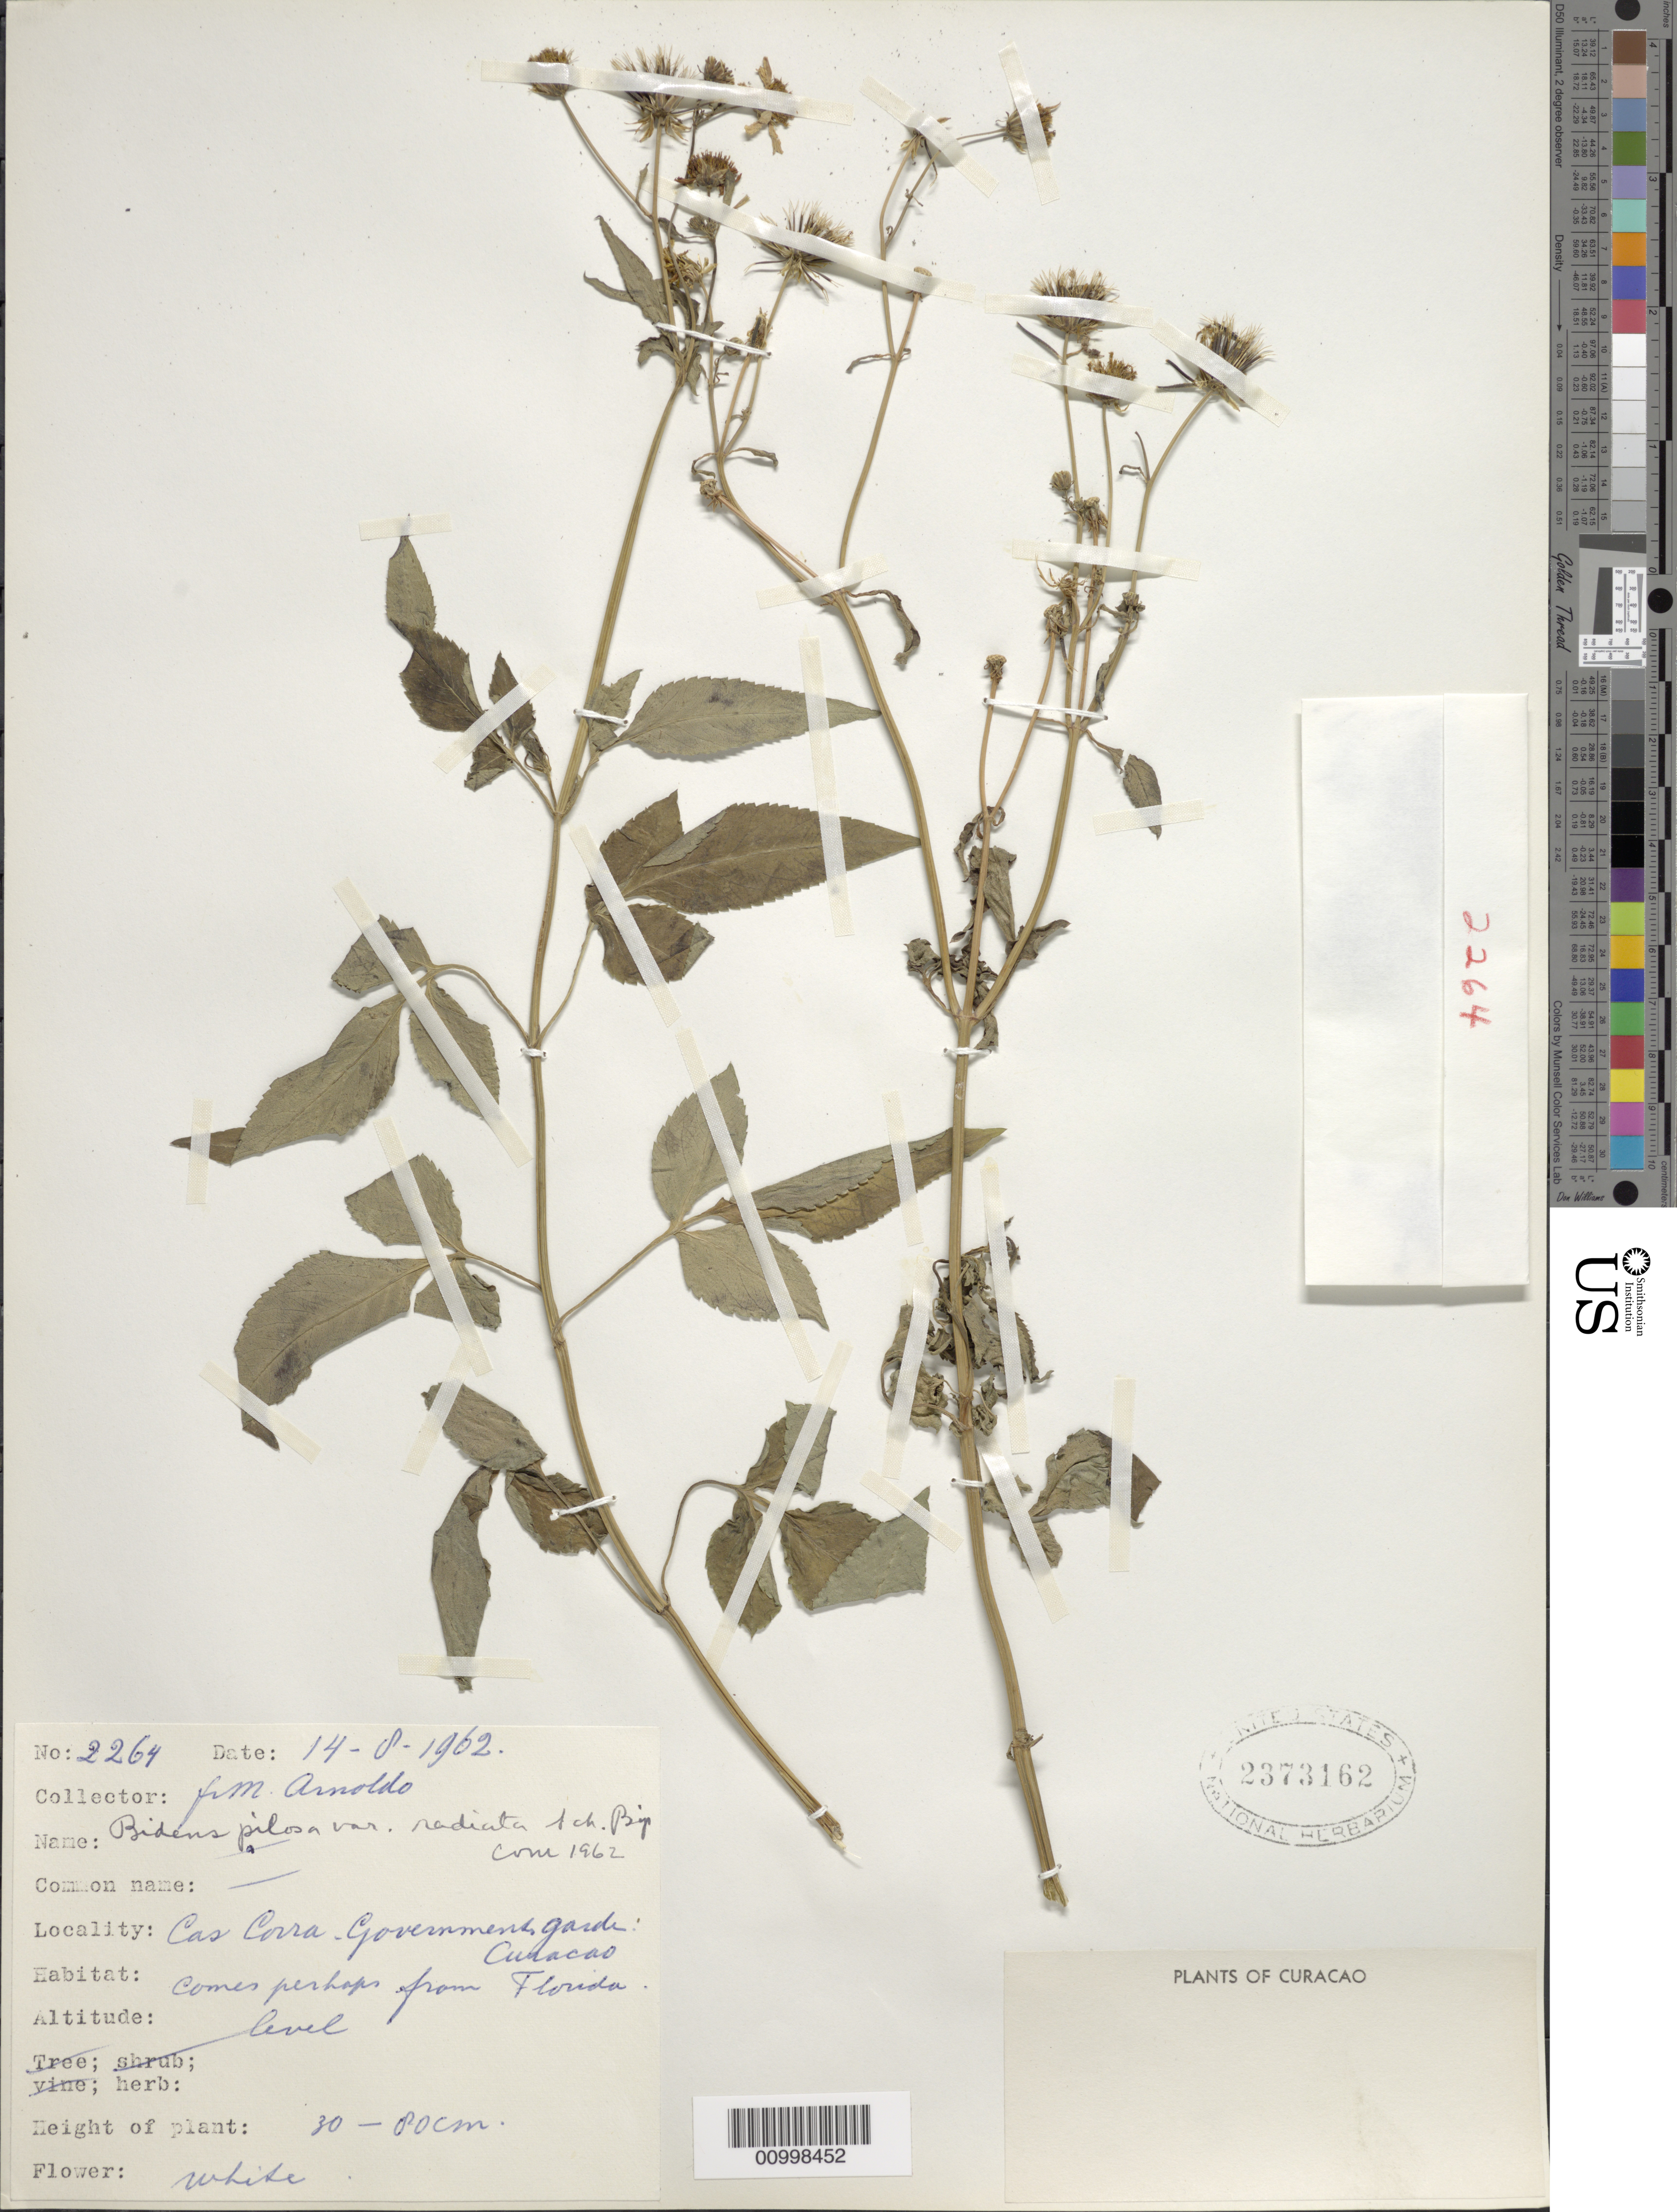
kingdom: Plantae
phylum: Tracheophyta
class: Magnoliopsida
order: Asterales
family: Asteraceae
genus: Bidens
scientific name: Bidens pilosa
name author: L.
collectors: N. Arnoldo-Broeders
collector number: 2264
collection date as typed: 14 Aug 1962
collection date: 1962-08-14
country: Curaçao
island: Curaçao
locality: Cas Corra. Government garden.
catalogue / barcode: US 2373162